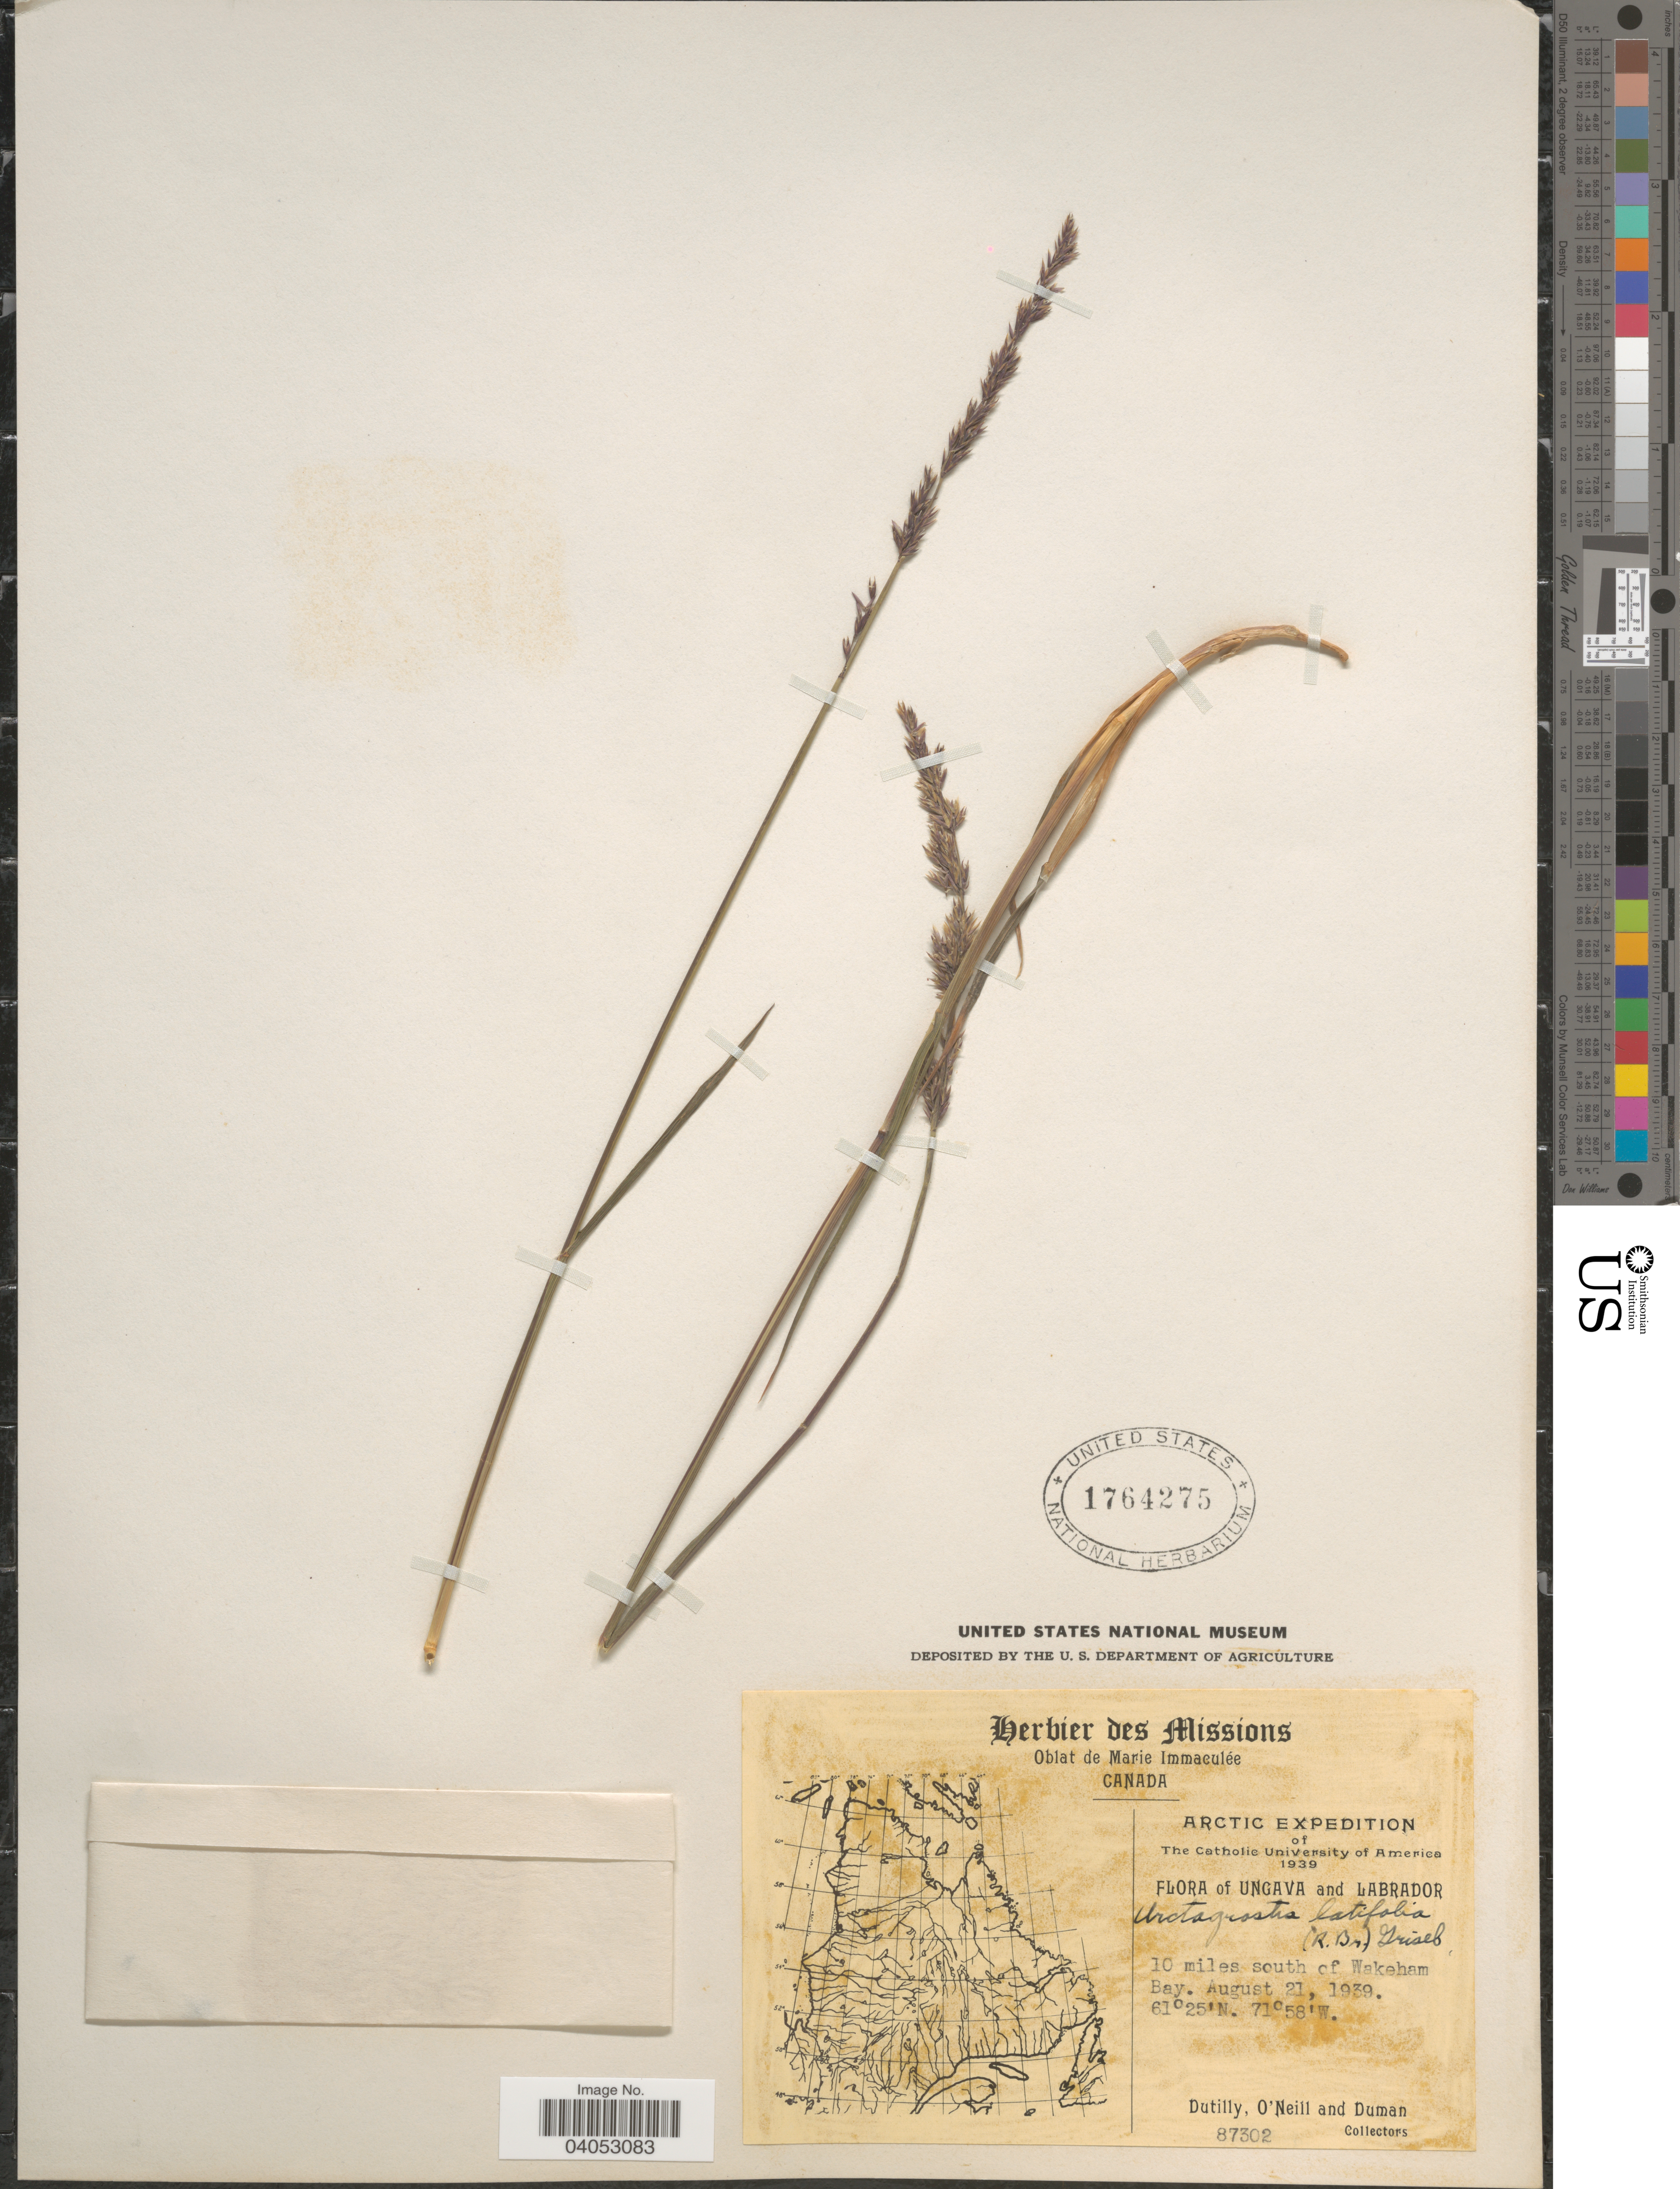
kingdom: Plantae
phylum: Tracheophyta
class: Liliopsida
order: Poales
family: Poaceae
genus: Arctagrostis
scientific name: Arctagrostis latifolia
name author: (R. Br.) Griseb.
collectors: -. Dutilly, -. O'Neill & -. Duman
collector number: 87302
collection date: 1939-08-21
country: Canada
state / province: Newfoundland and Labrador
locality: Ungava and Labrador. 10 miles south of Wakeham Bay.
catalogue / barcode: US 1764275